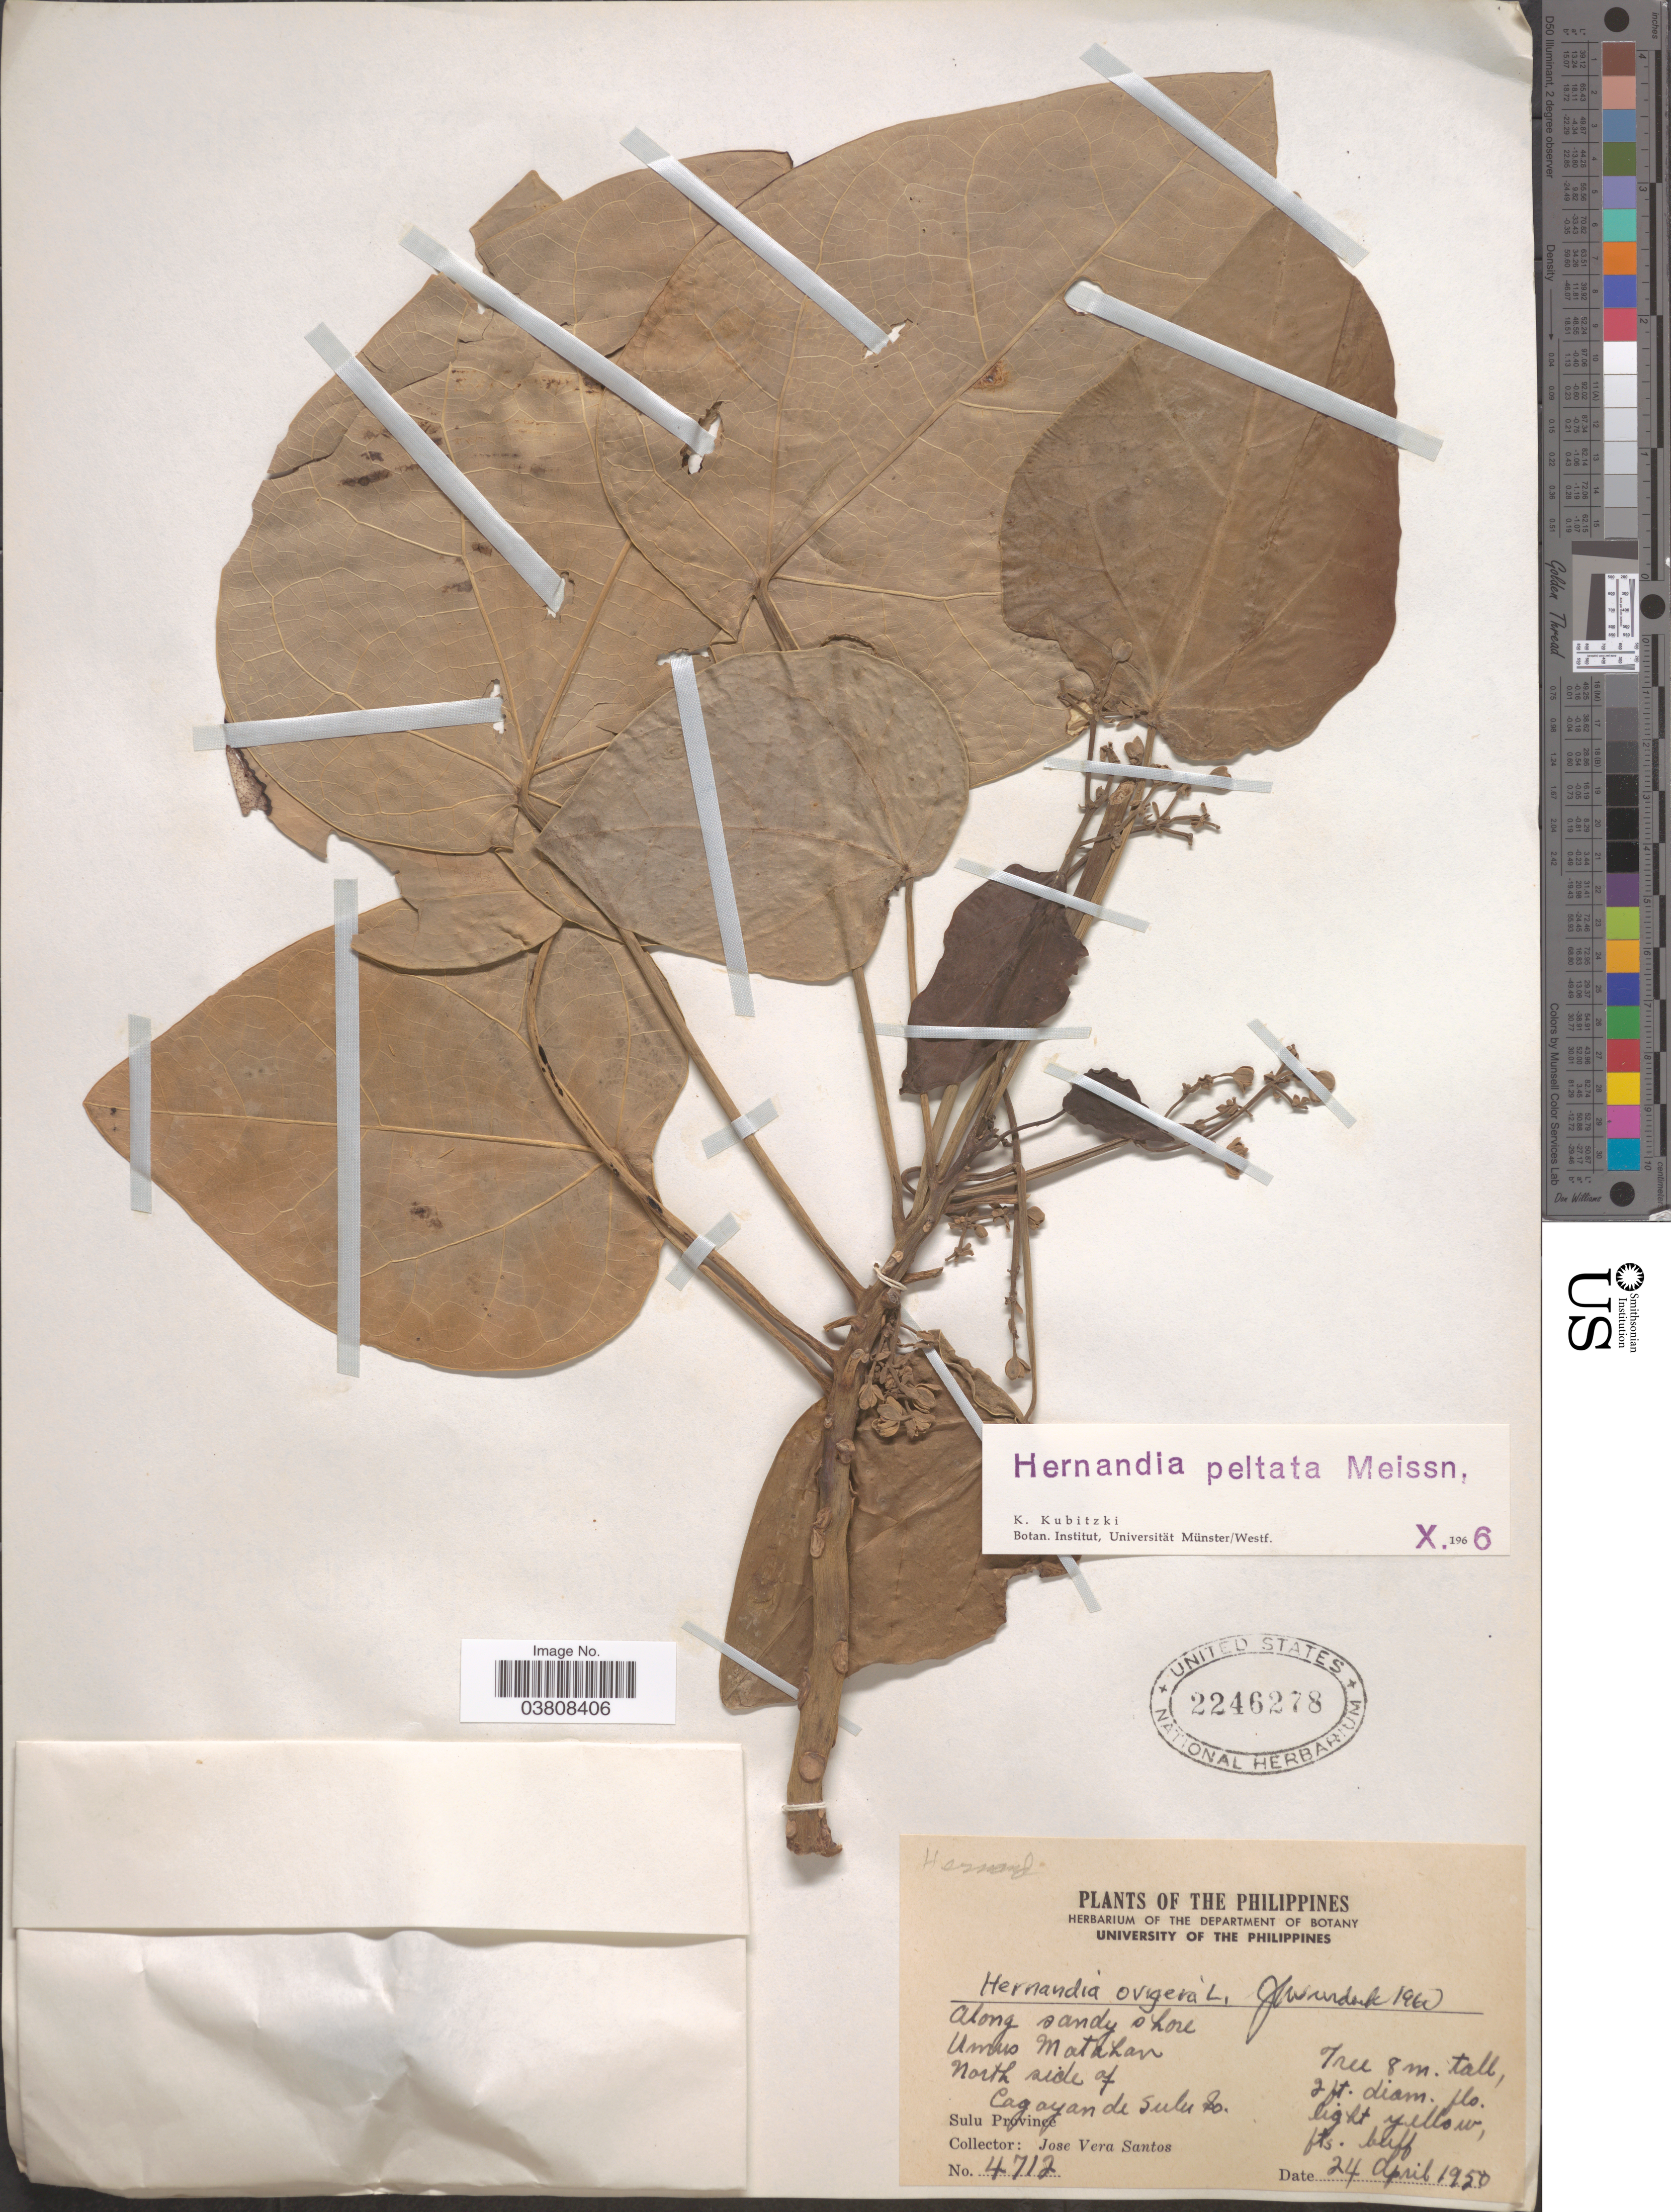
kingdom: Plantae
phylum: Tracheophyta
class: Magnoliopsida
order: Laurales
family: Hernandiaceae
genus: Hernandia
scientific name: Hernandia nymphaeifolia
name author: (C. Presl) Kubitzki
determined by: Strong, Mark T., (BOT), Smithsonian Institution - National Museum of Natural History (UNITED STATES)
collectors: J. V. Santos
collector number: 4712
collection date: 1950-04-24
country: Philippines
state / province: Muslim Mindanao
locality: Along sandy shore Umus Matahan North side of Cagayan de Sulo Is.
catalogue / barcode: US 2246278